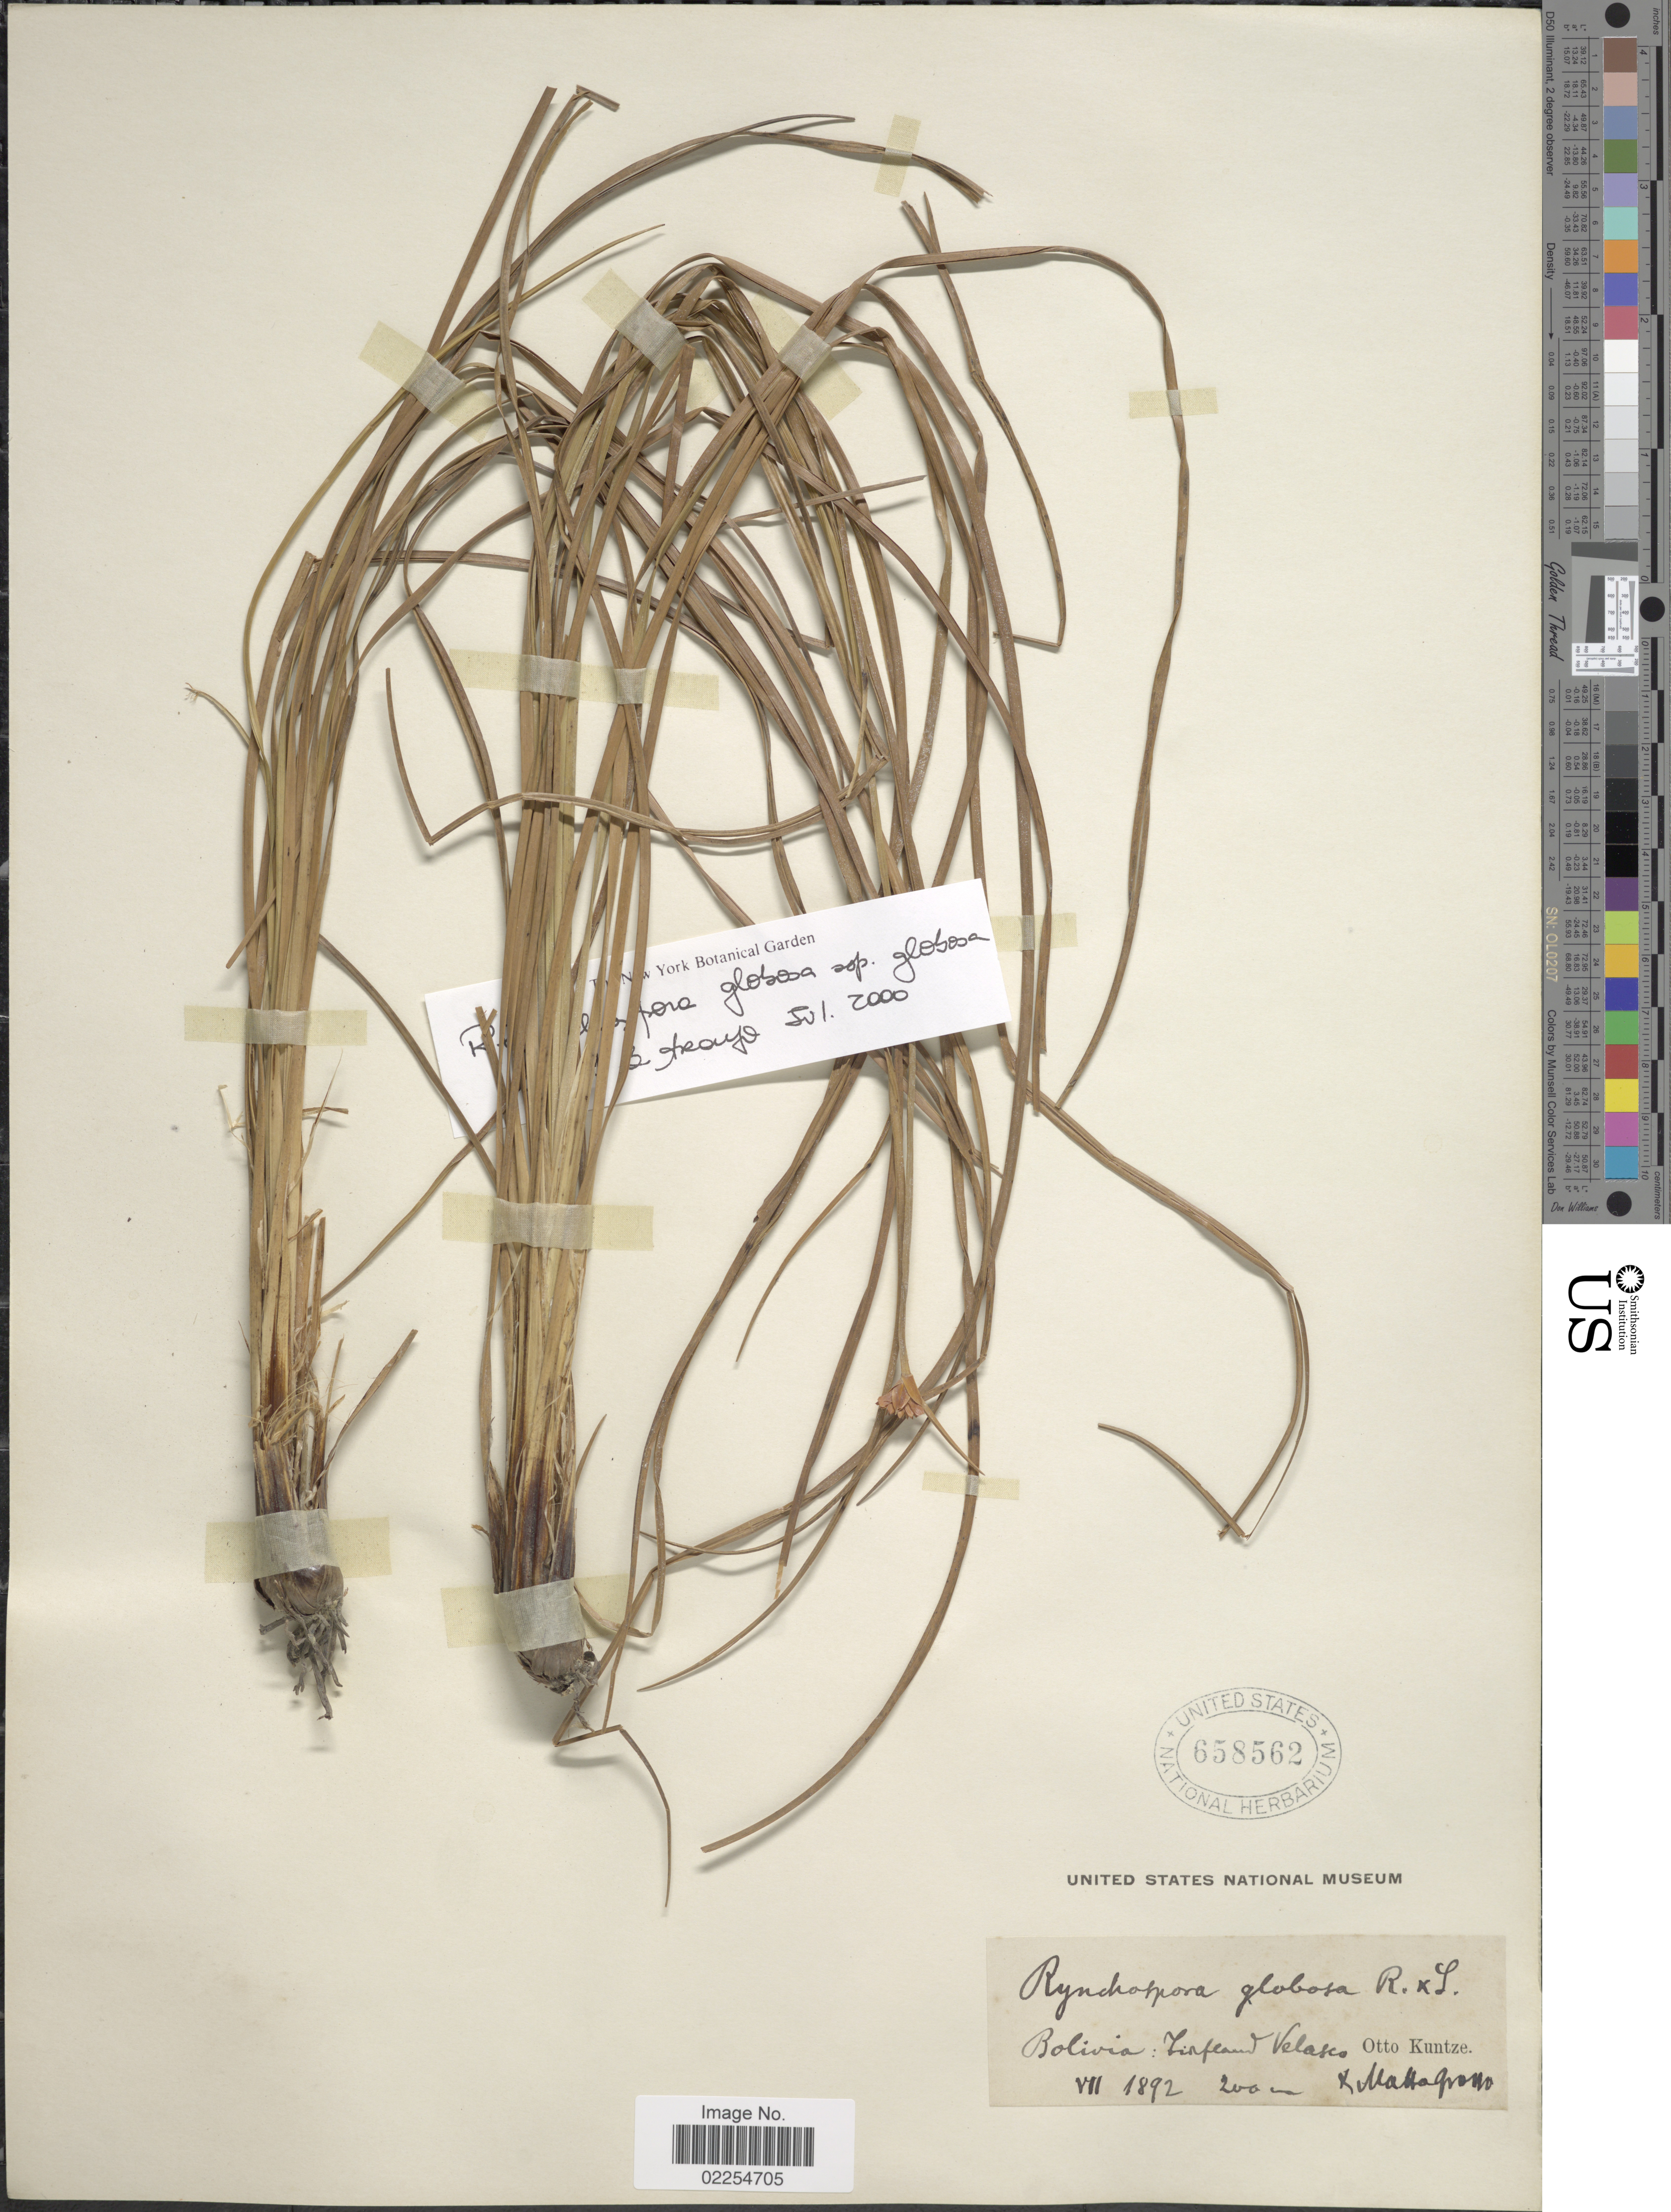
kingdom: Plantae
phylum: Tracheophyta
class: Liliopsida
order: Poales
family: Cyperaceae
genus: Rhynchospora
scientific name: Rhynchospora globosa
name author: (Kunth) Roem. & Schult.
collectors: C.E.O. Kuntze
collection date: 1892-07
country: Bolivia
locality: Tiefland [interpreted] Velasco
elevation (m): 200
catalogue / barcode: US 658562